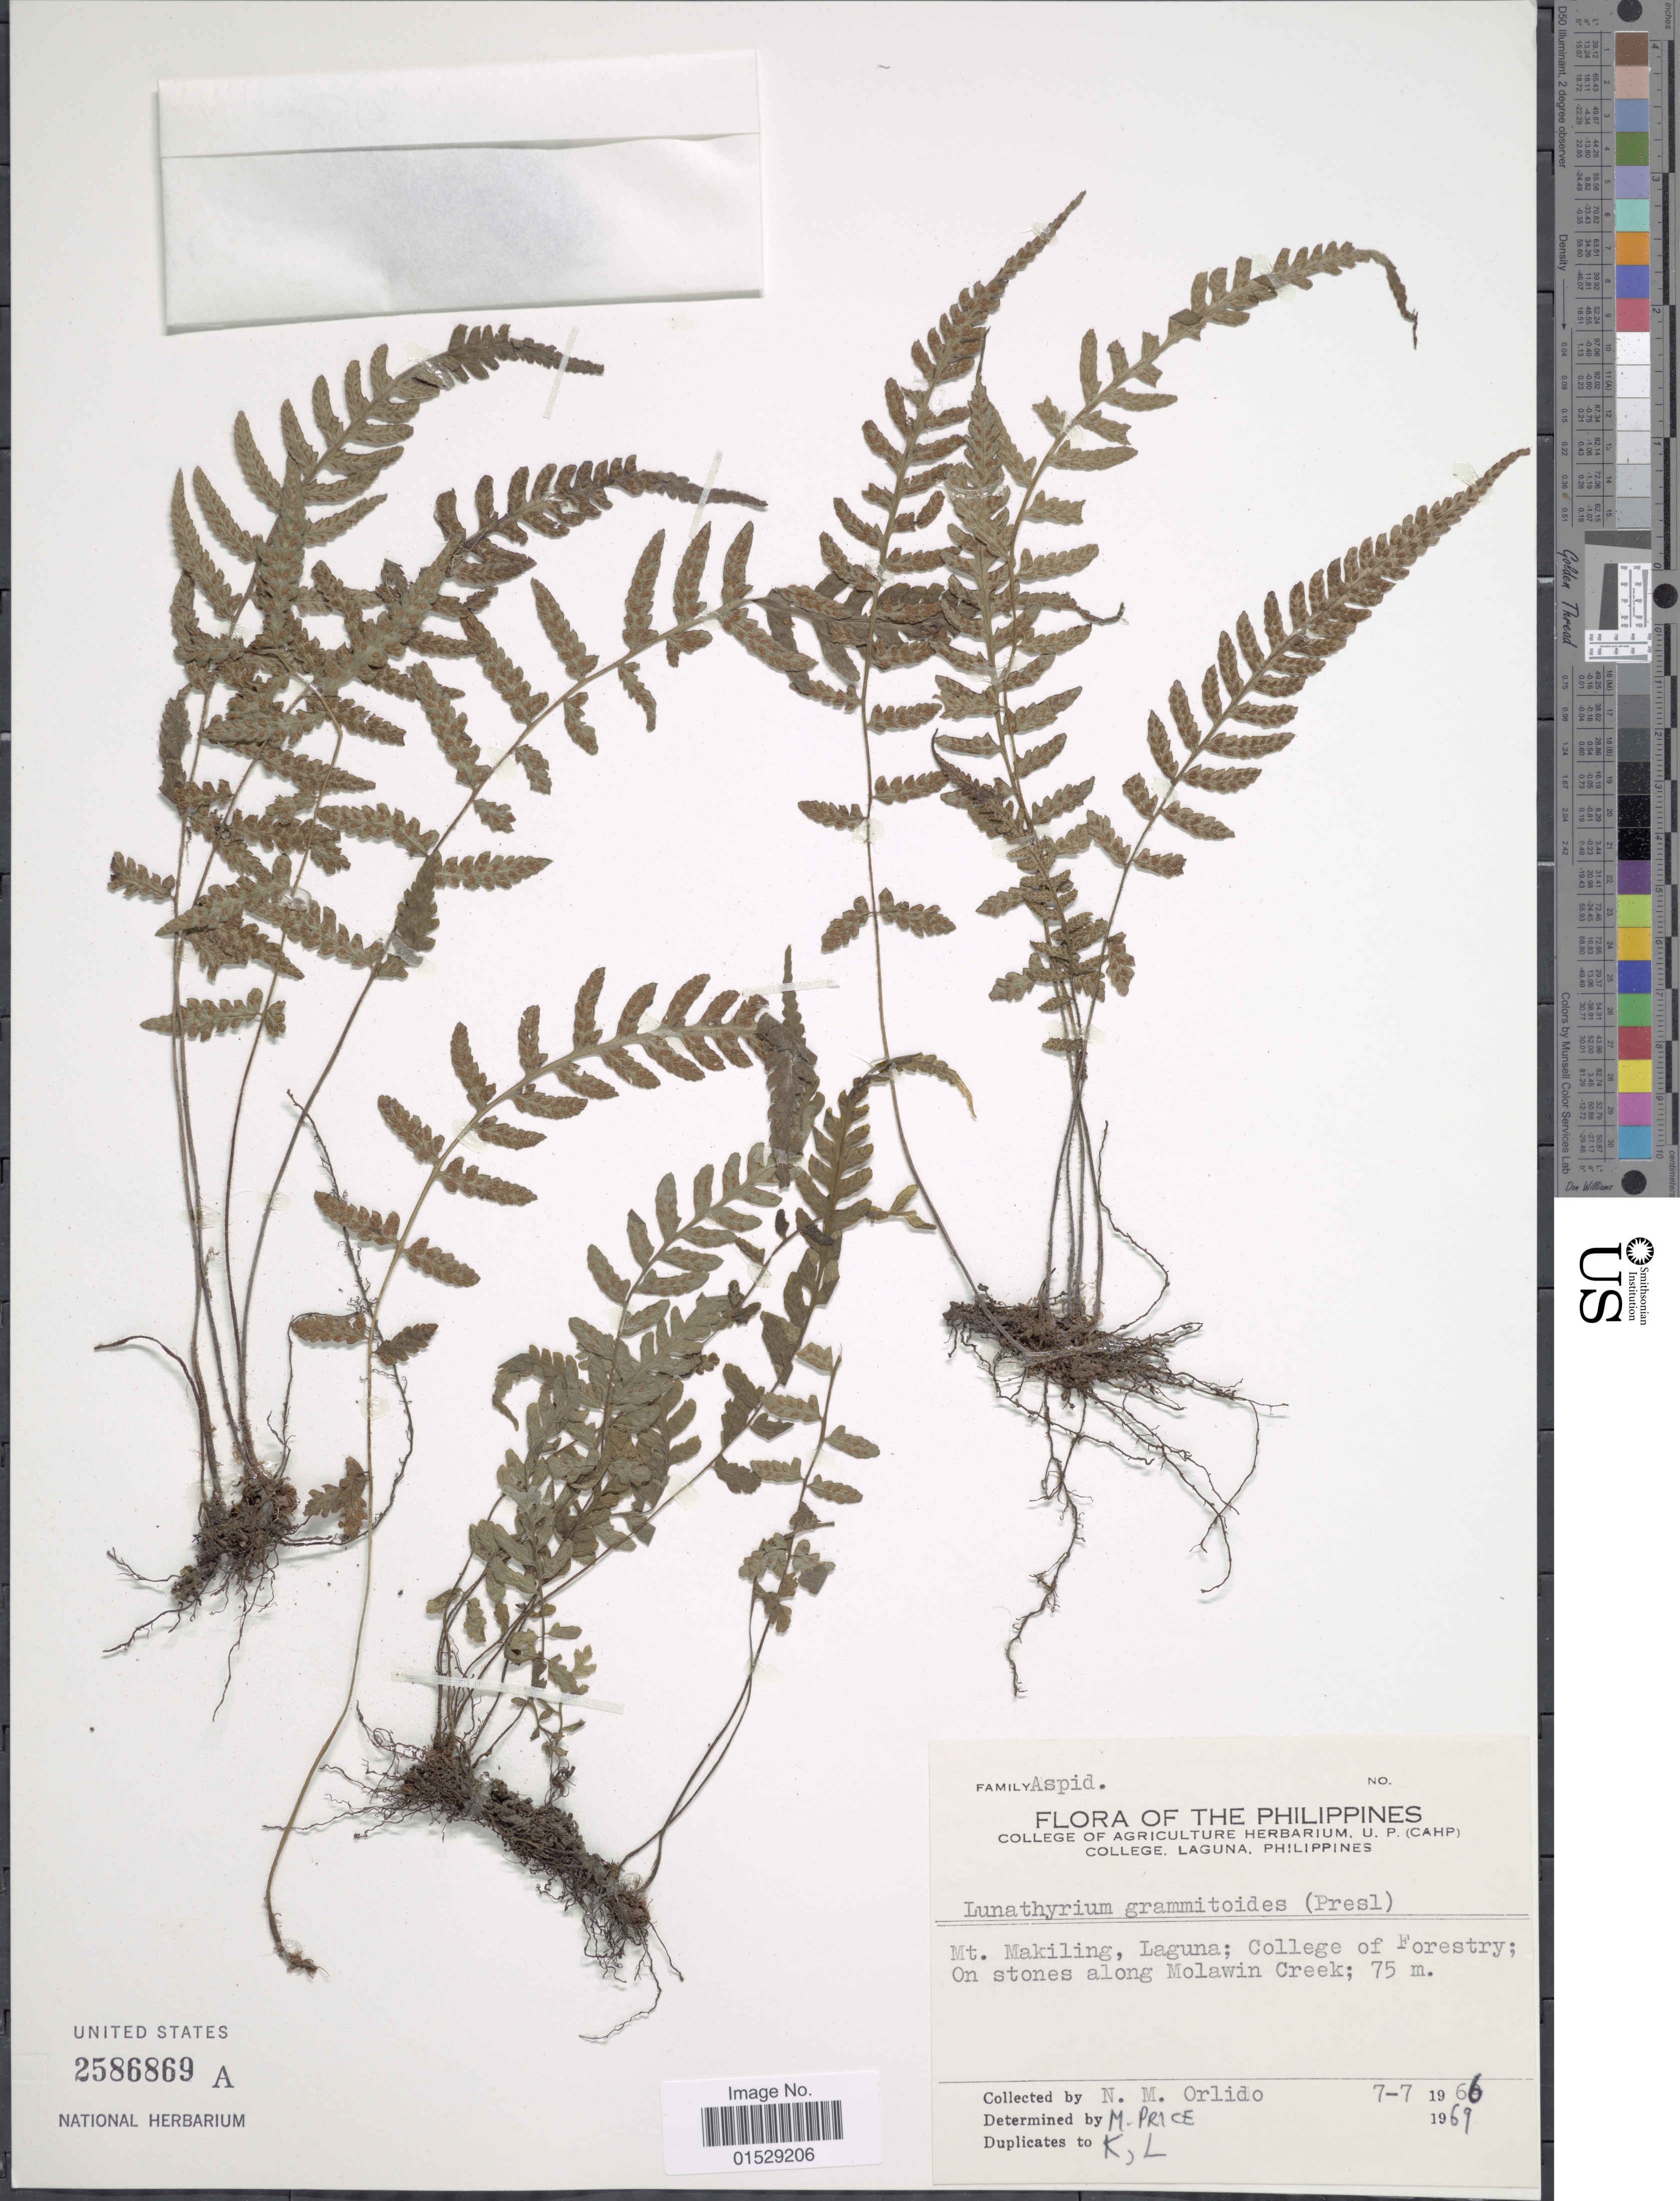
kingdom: Plantae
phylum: Tracheophyta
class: Polypodiopsida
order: Polypodiales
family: Athyriaceae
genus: Deparia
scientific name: Deparia petersenii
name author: (Kunze) M. Kato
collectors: N. Orlido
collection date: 1966-07-07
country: Philippines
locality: Mt. Makilling, Laguna; College of Forestry; on stones along Molawin Creek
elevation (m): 75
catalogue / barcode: US 2586869A